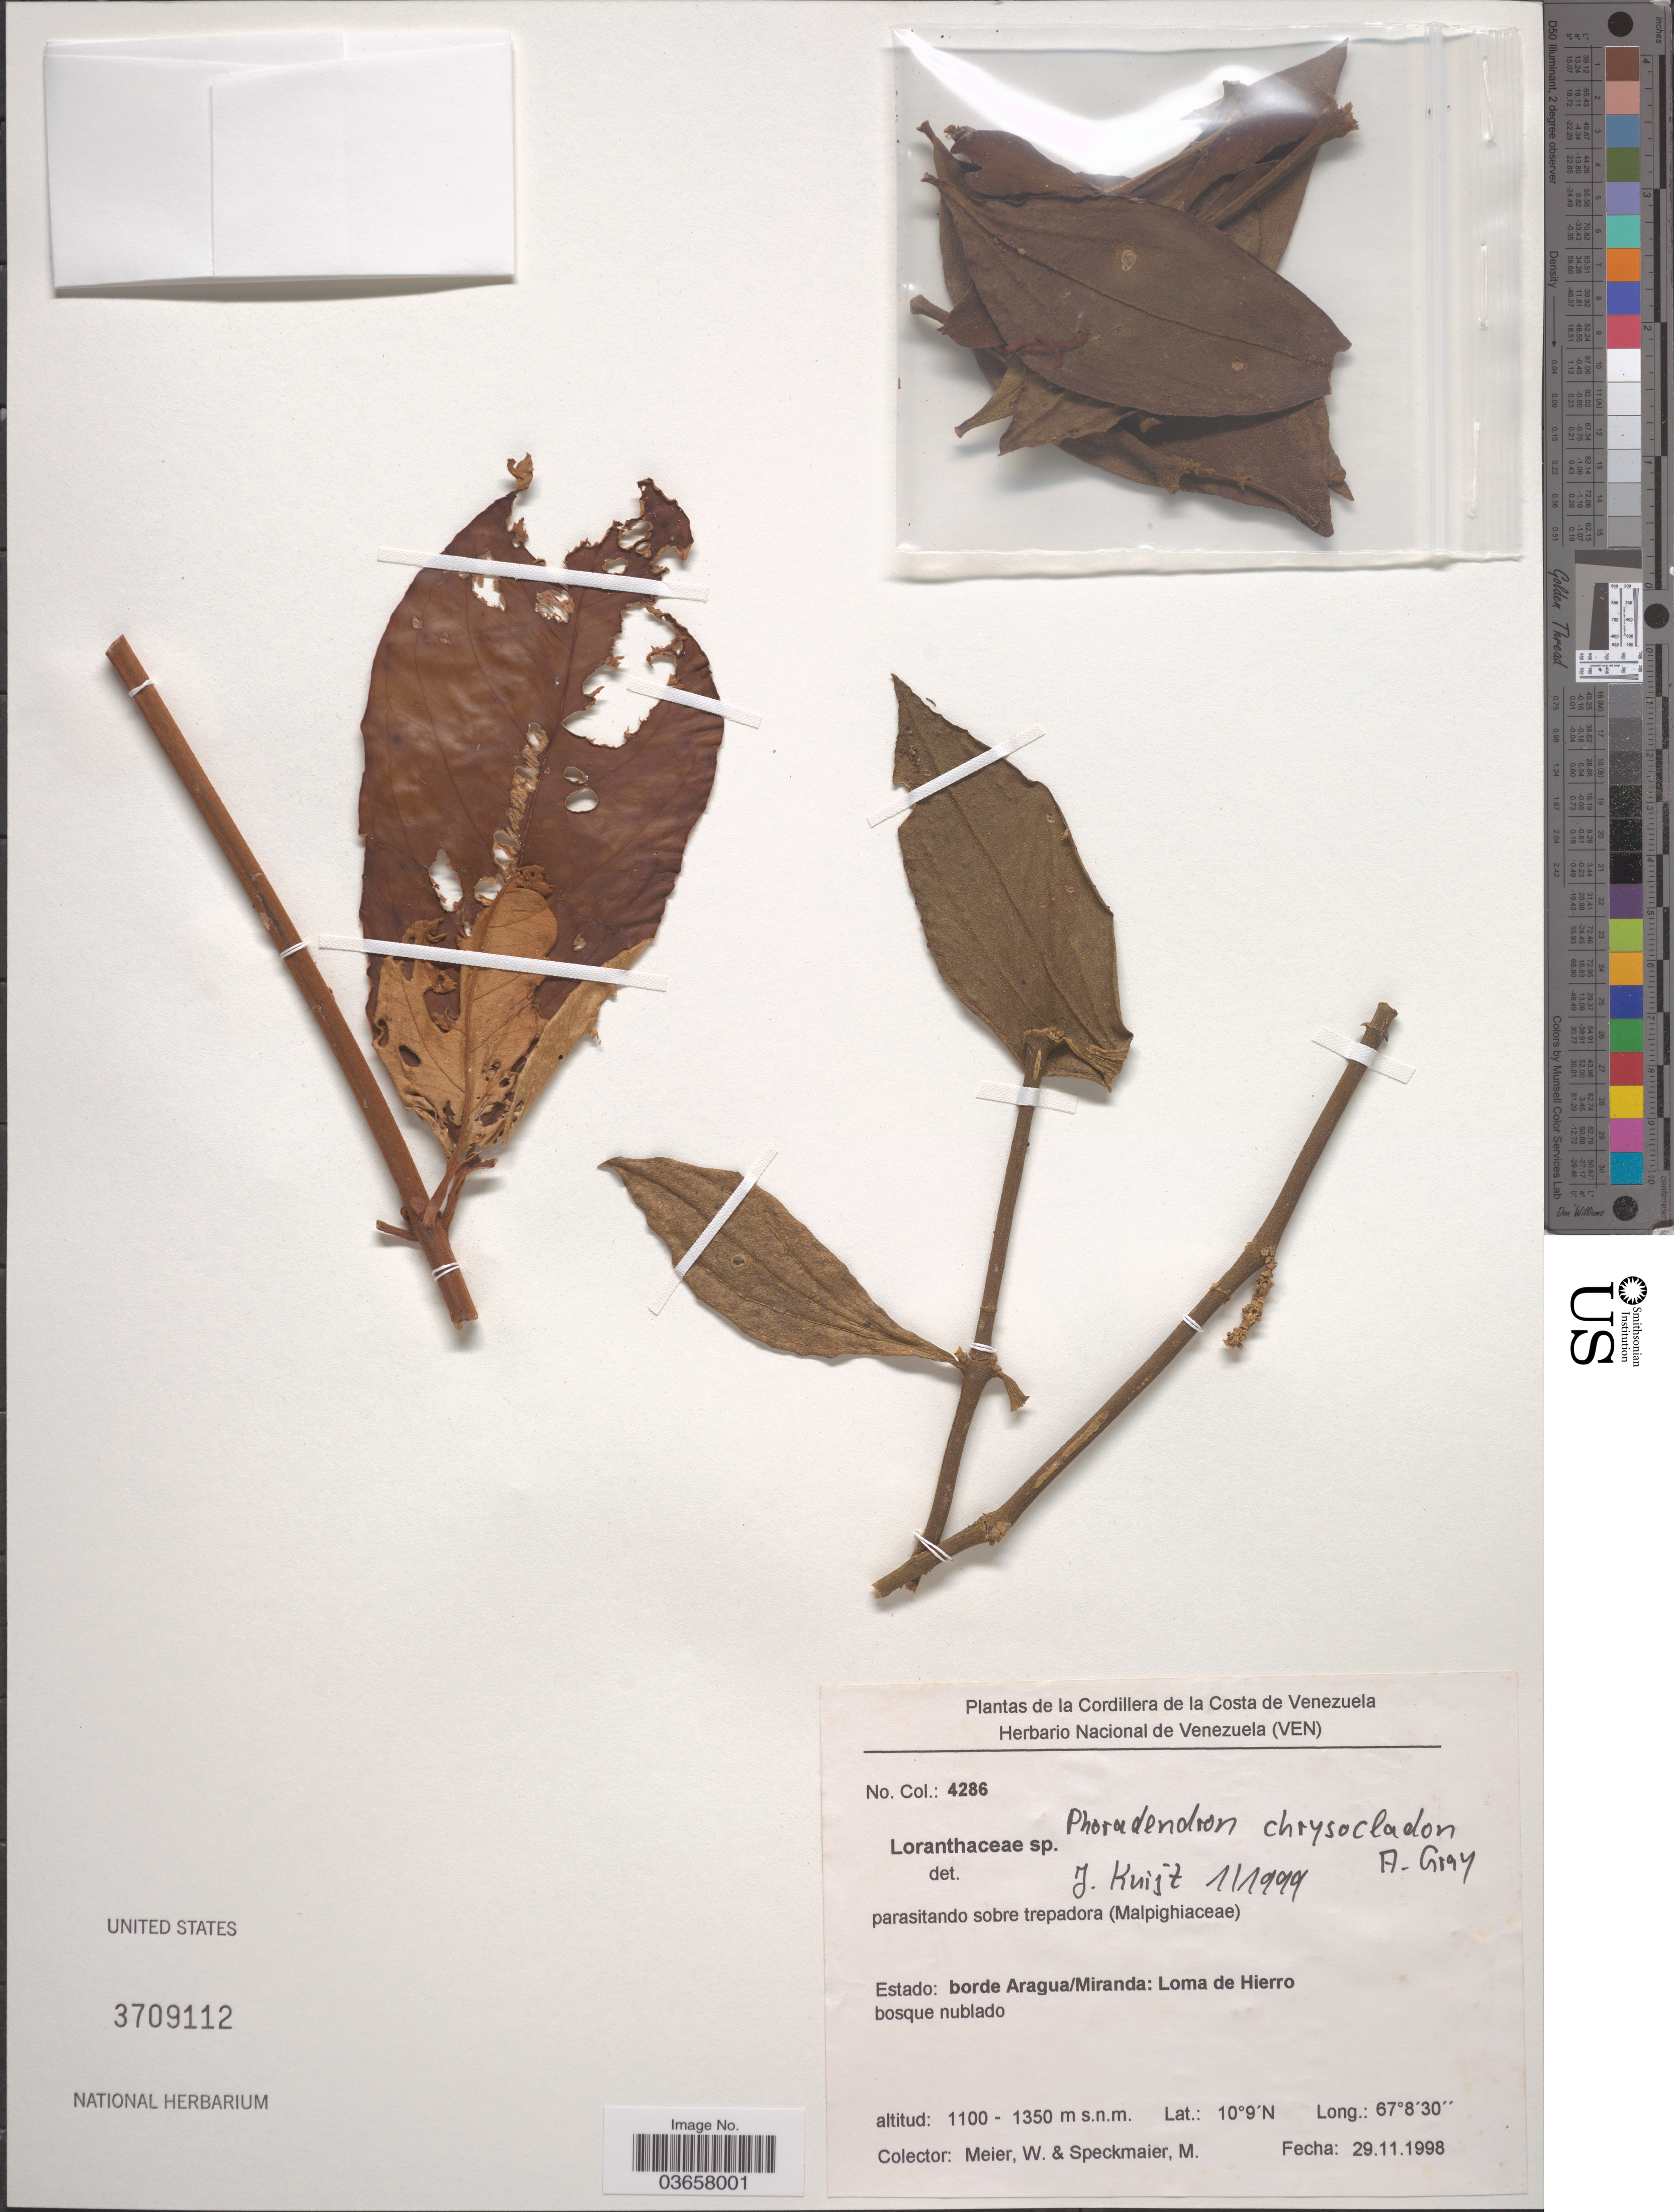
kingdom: Plantae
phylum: Tracheophyta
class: Magnoliopsida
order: Santalales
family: Viscaceae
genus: Phoradendron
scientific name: Phoradendron chrysocladon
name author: A. Gray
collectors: W. Meier & M. Speckmaier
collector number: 4286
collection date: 1998-11-29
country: Venezuela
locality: Estado: borde Aragua/Miranda: Loma de Hierro.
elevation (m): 1100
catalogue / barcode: US 3709112